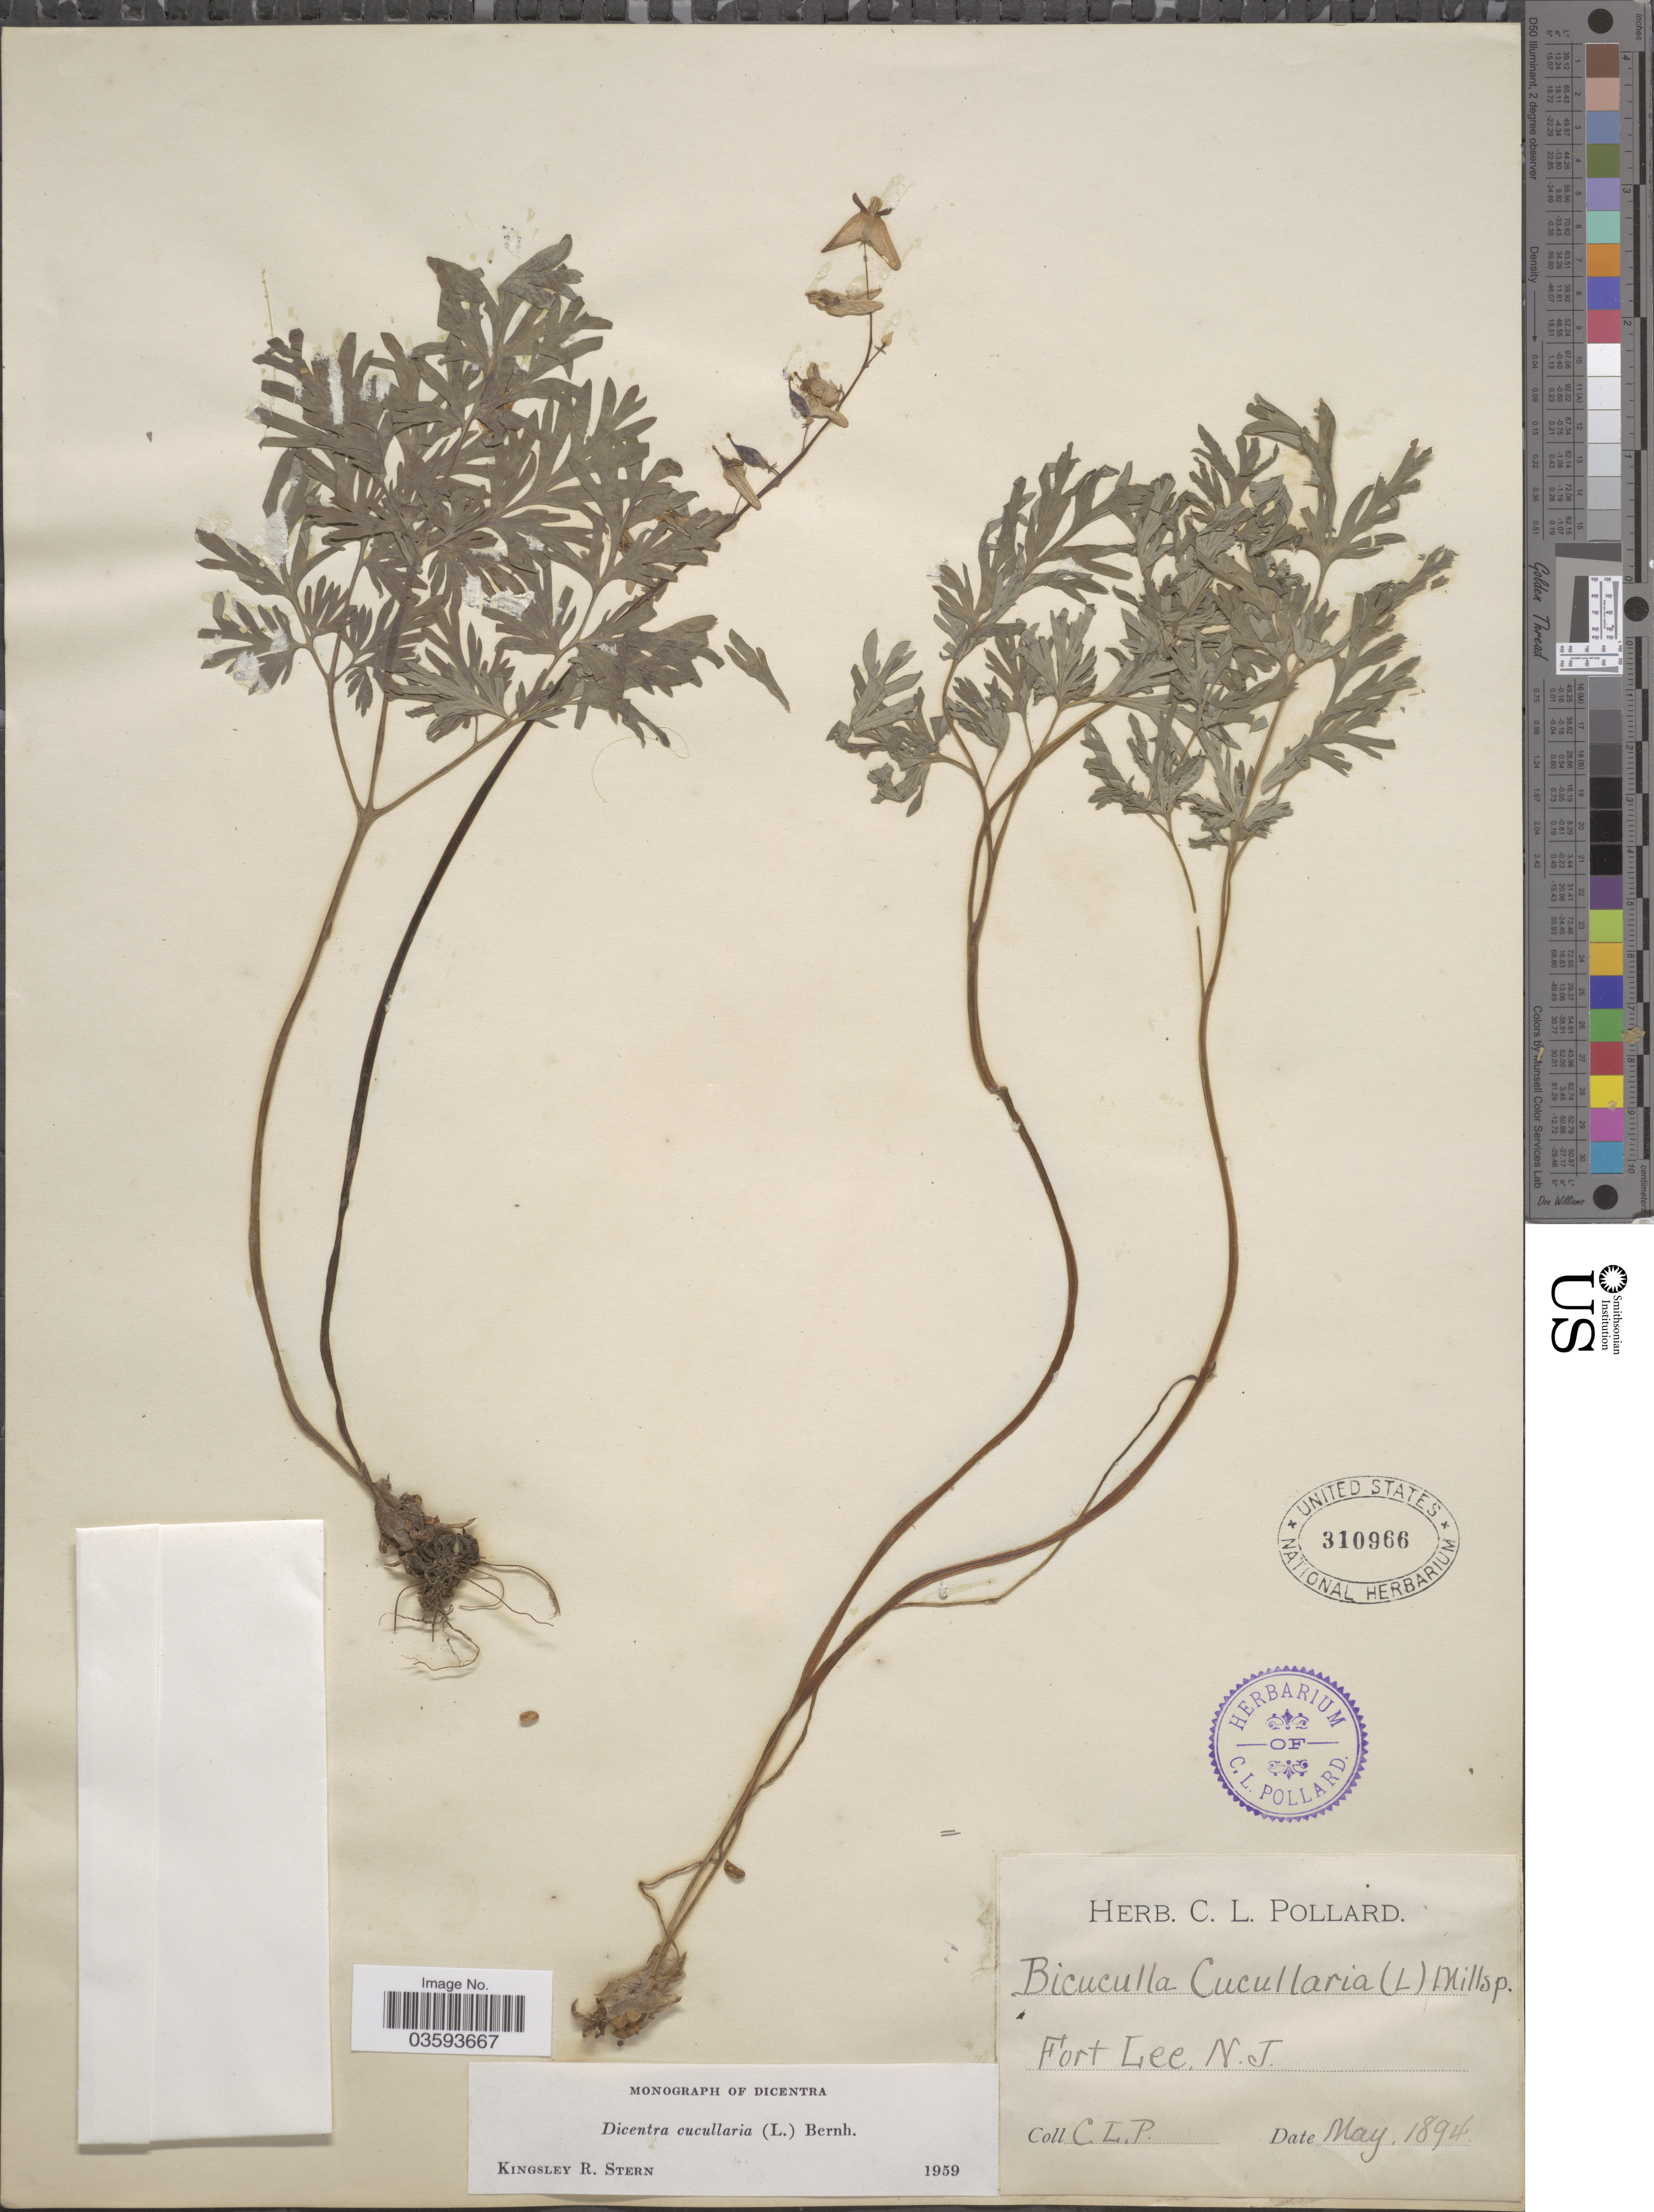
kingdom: Plantae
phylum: Tracheophyta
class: Magnoliopsida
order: Ranunculales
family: Papaveraceae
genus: Dicentra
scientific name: Dicentra cucullaria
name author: (L.) Bernh.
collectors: C. L. Pollard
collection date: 1894-05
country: United States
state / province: New Jersey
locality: Fort Lee.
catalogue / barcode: US 310966